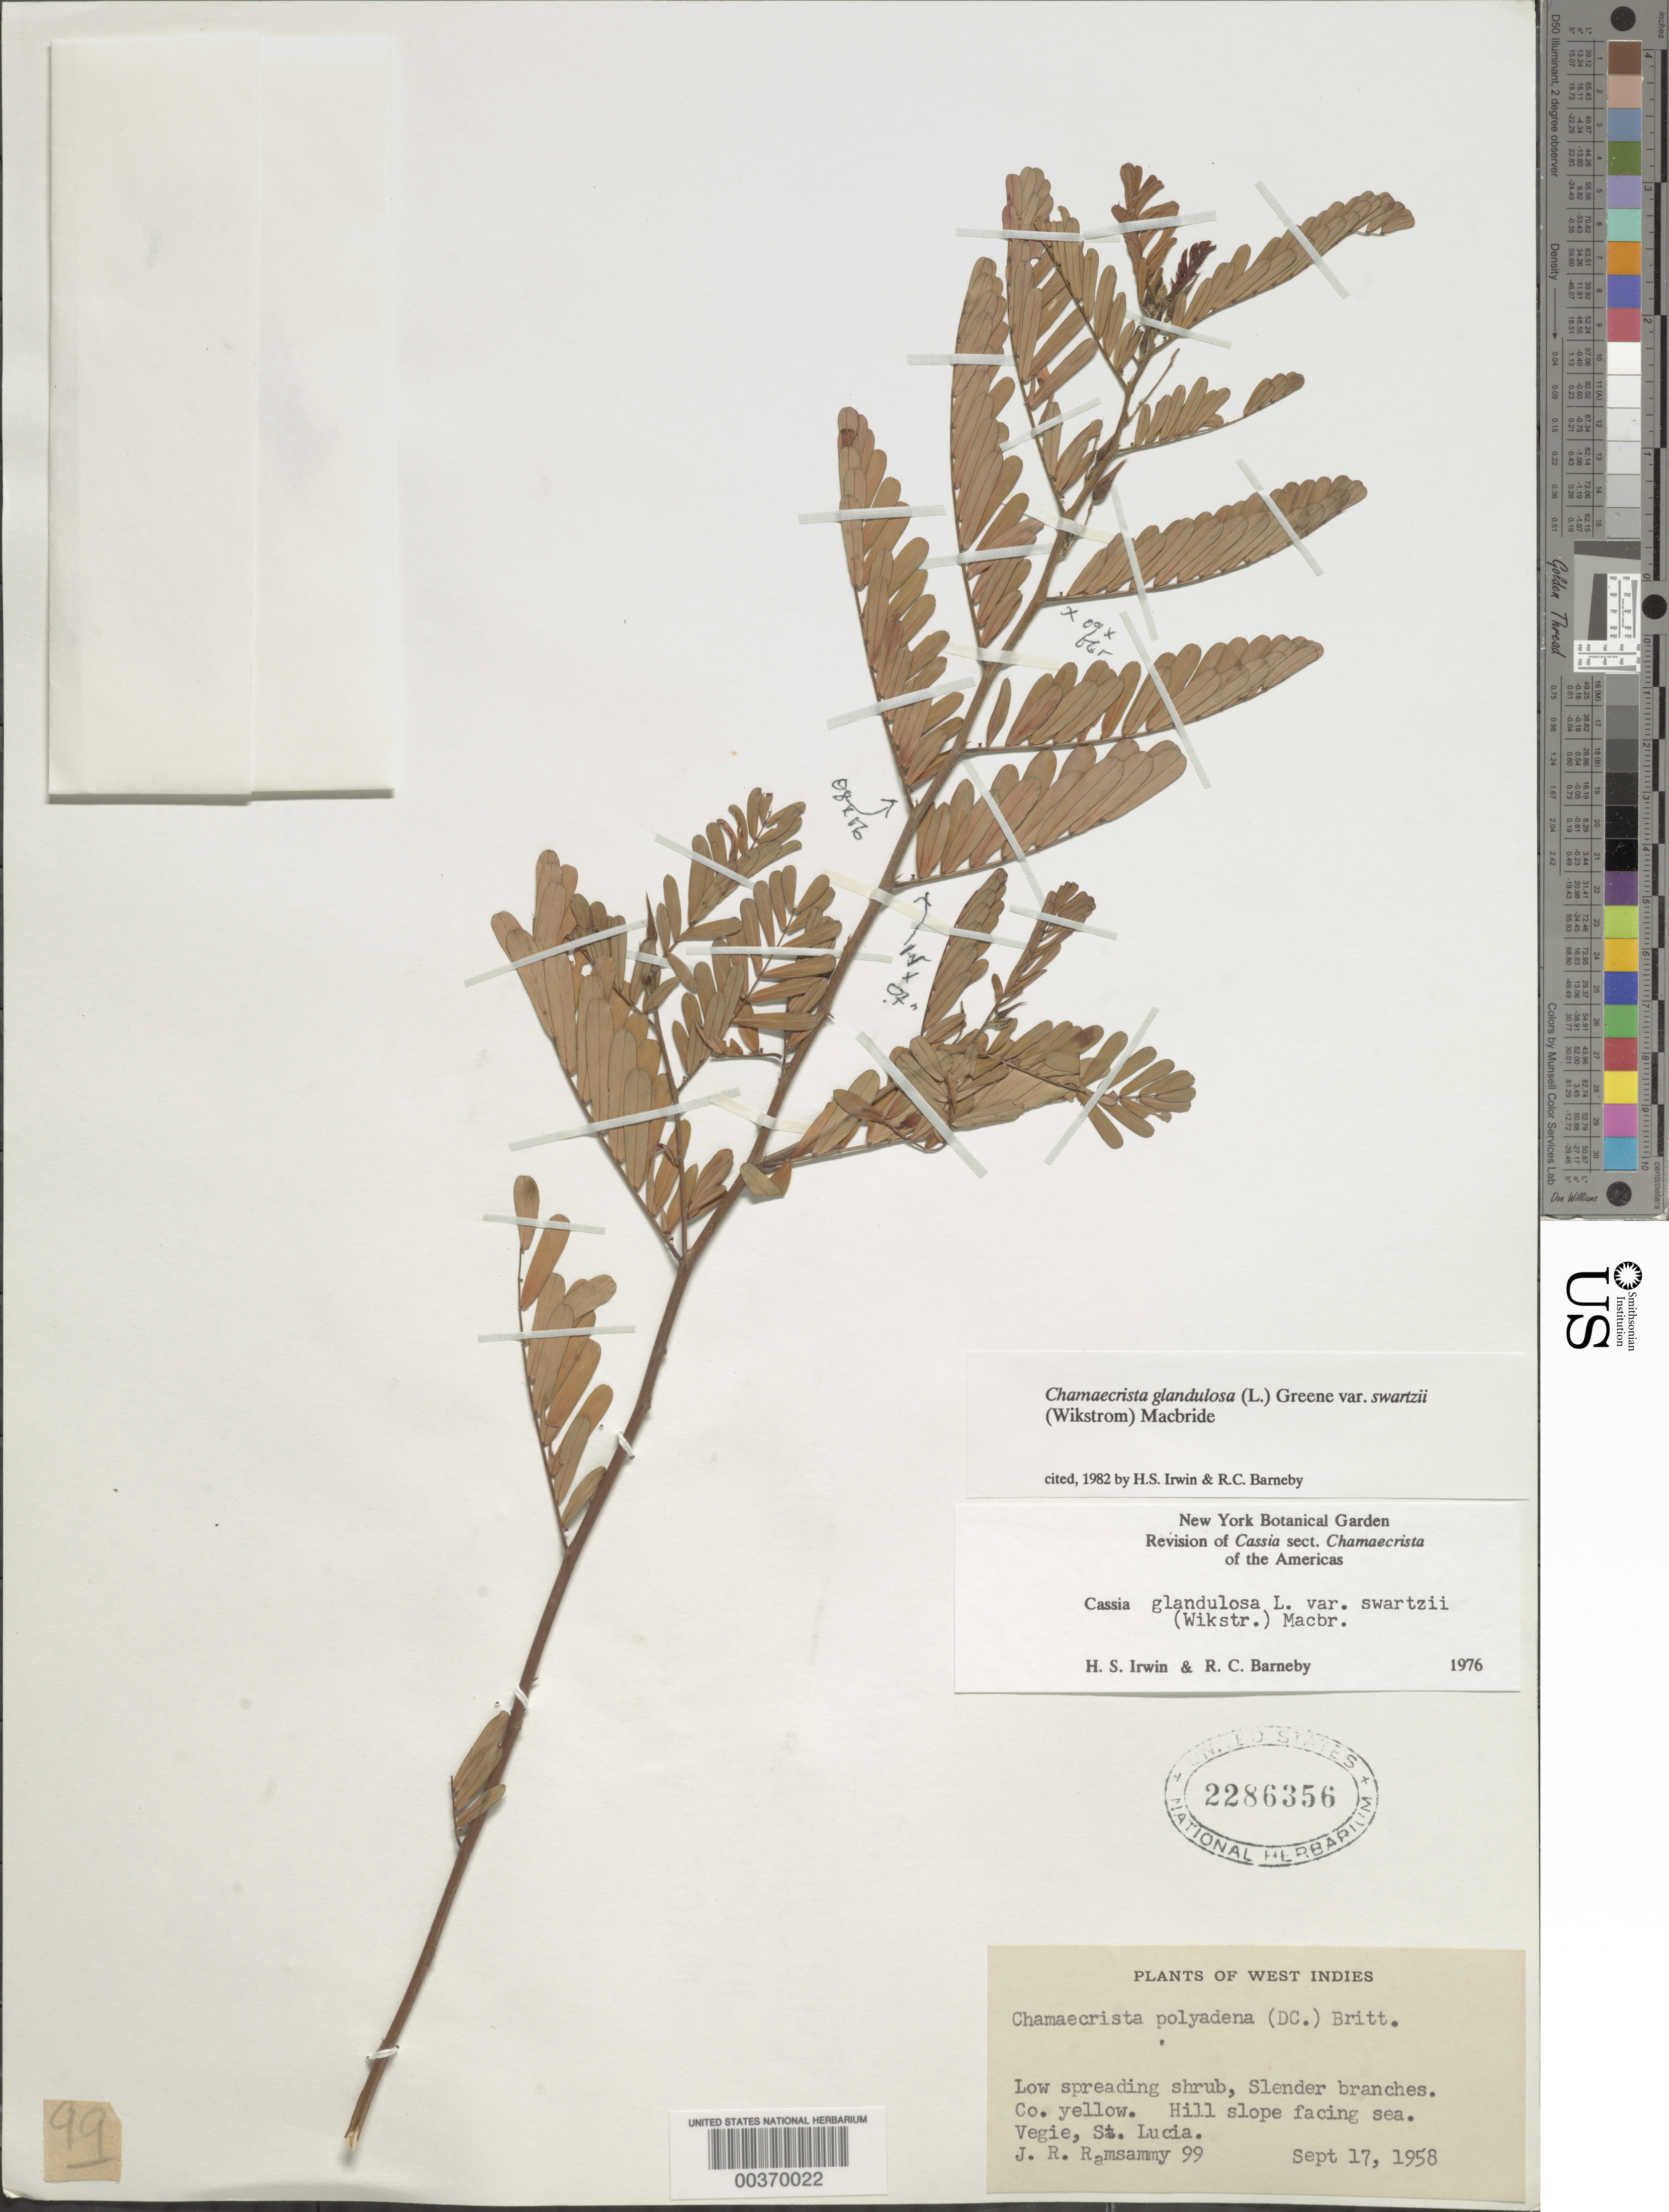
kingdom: Plantae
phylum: Tracheophyta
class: Magnoliopsida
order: Fabales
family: Fabaceae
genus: Chamaecrista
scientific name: Chamaecrista glandulosa var. swartzii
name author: (Wikstr.) H.S. Irwin & Barneby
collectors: J. Ramsammy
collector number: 99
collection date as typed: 17 Sep 1958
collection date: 1958-09-17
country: St. Lucia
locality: Vegie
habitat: Hill slope facing sea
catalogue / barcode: US 2286356